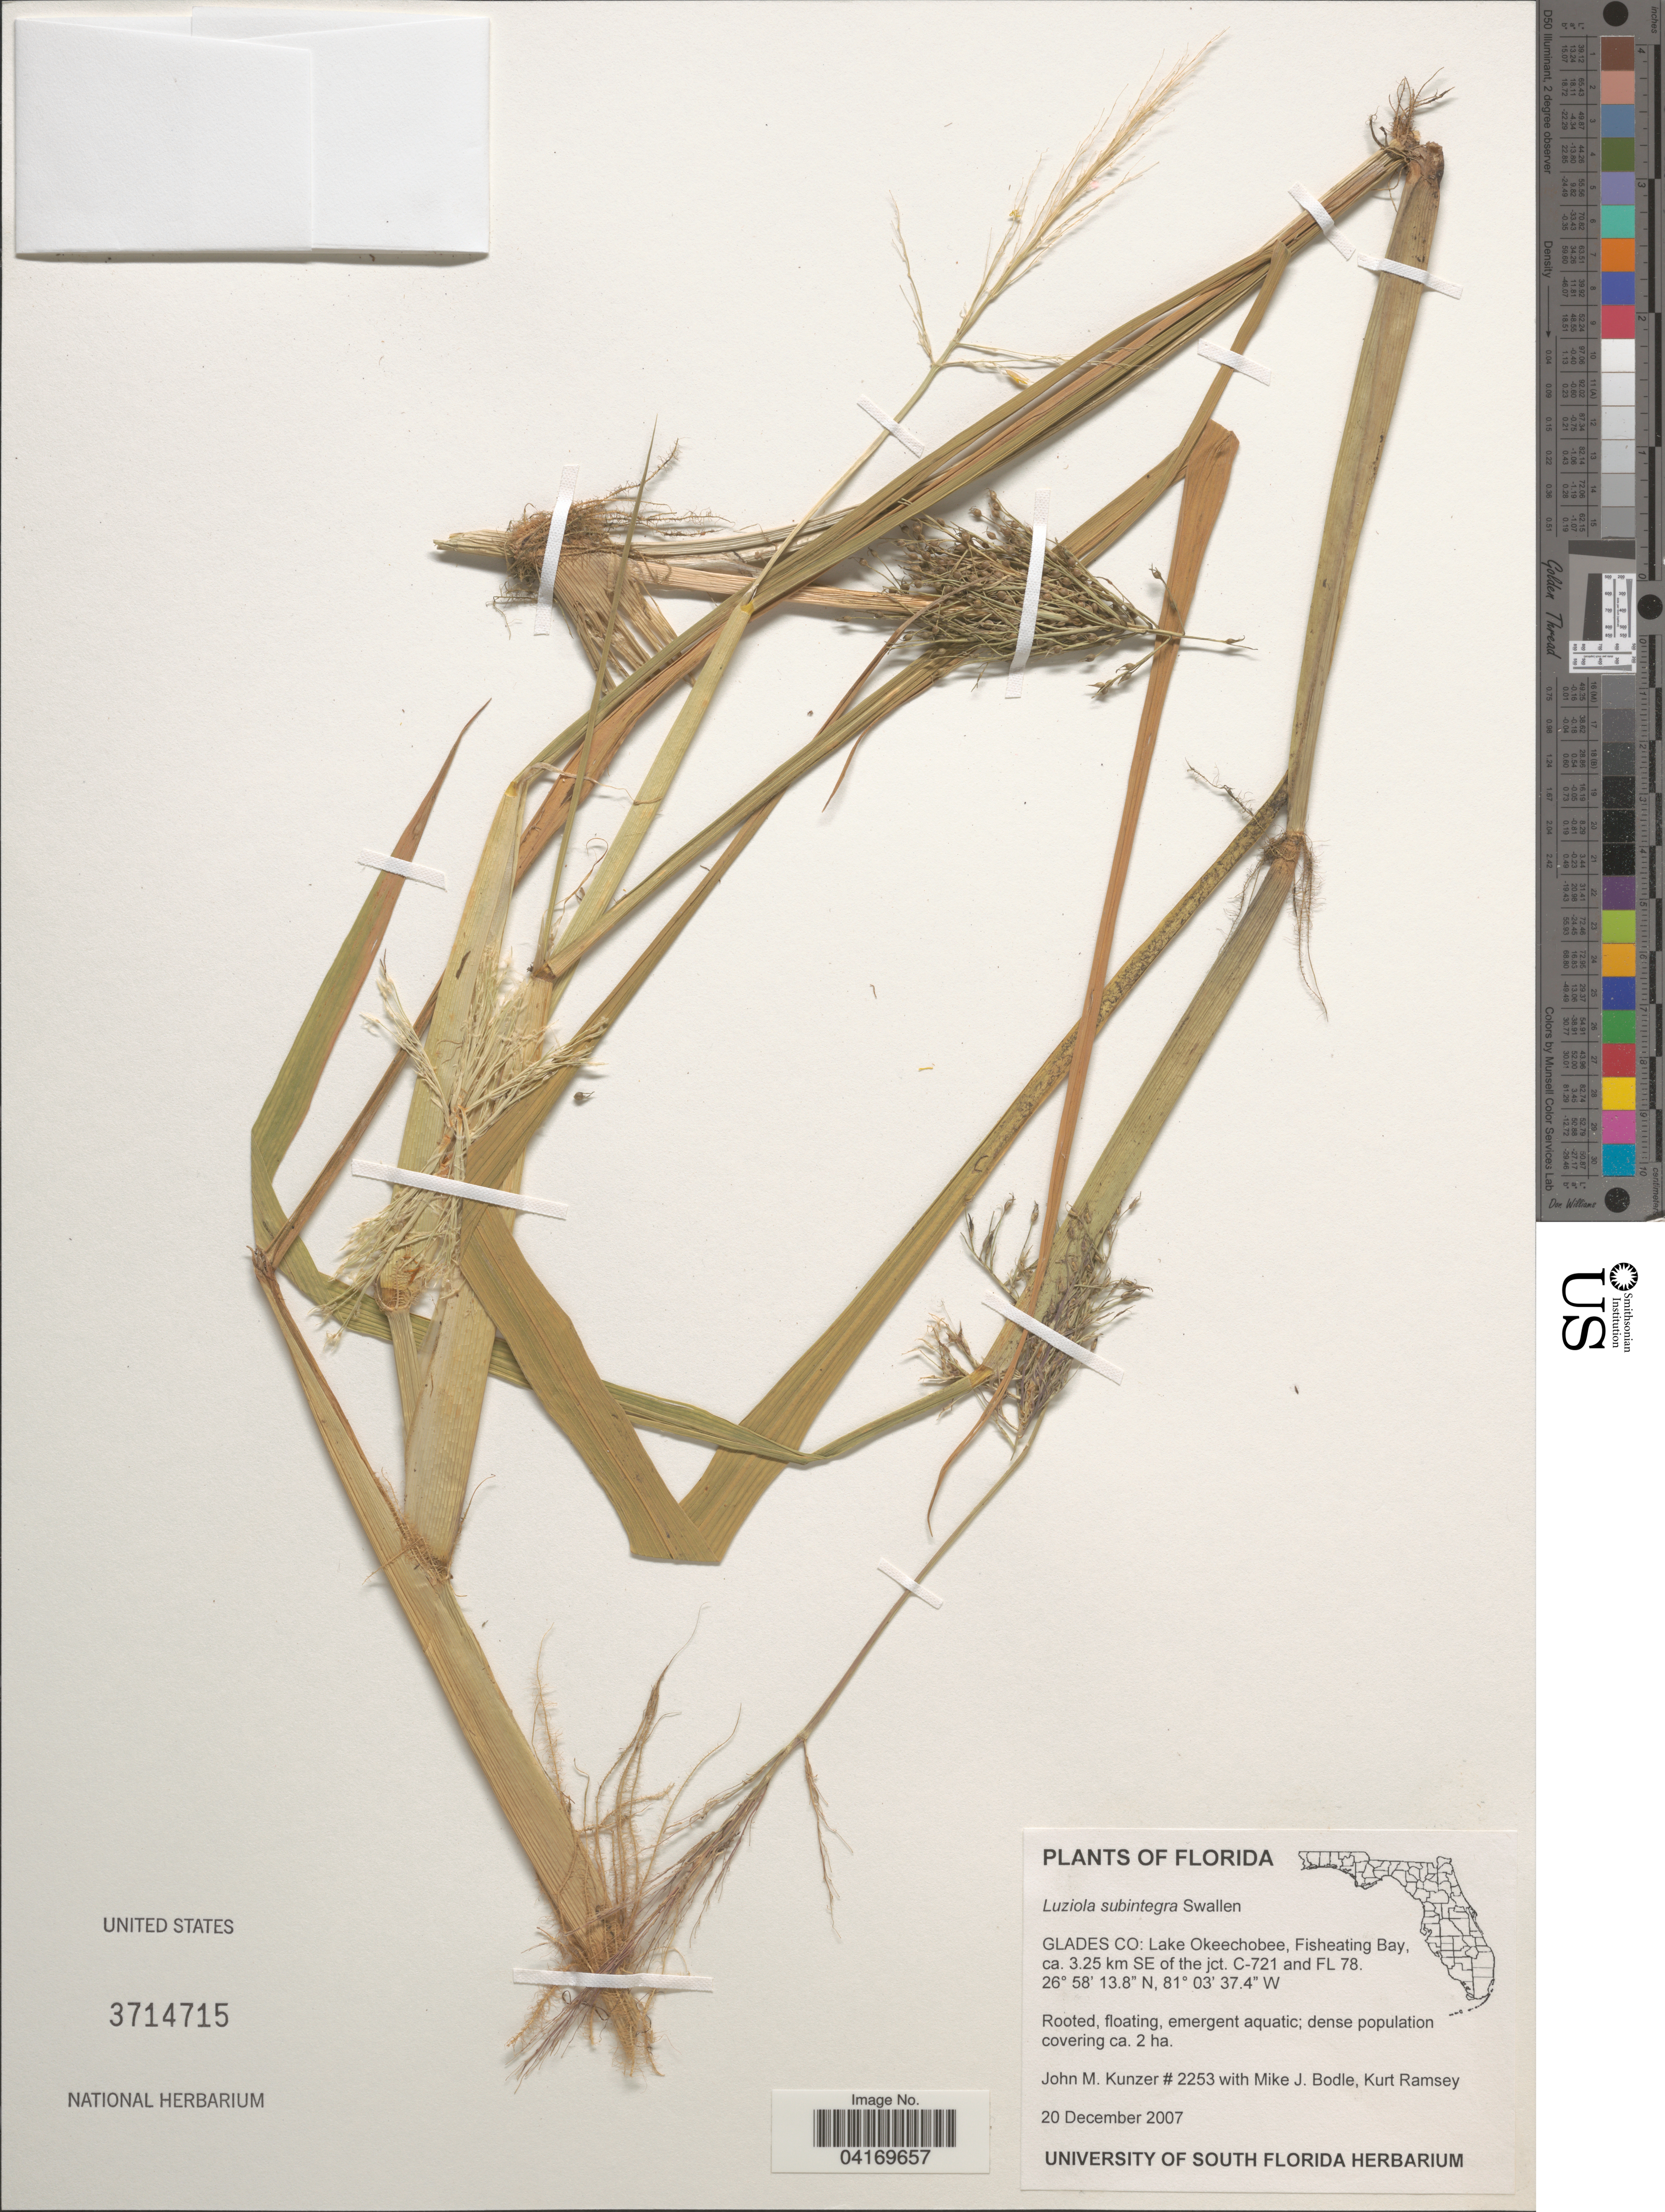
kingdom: Plantae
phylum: Tracheophyta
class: Liliopsida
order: Poales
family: Poaceae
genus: Luziola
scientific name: Luziola subintegra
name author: Swallen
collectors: J. Kunzer, M. Bodle & K. Ramsey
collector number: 2253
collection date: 2007-12-20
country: United States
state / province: Florida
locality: Glades Co: Lake Okeechobee, Fisheating Bay, ca. 3.25 km SE of jct. C-721 and FL 78.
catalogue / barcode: US 3714715